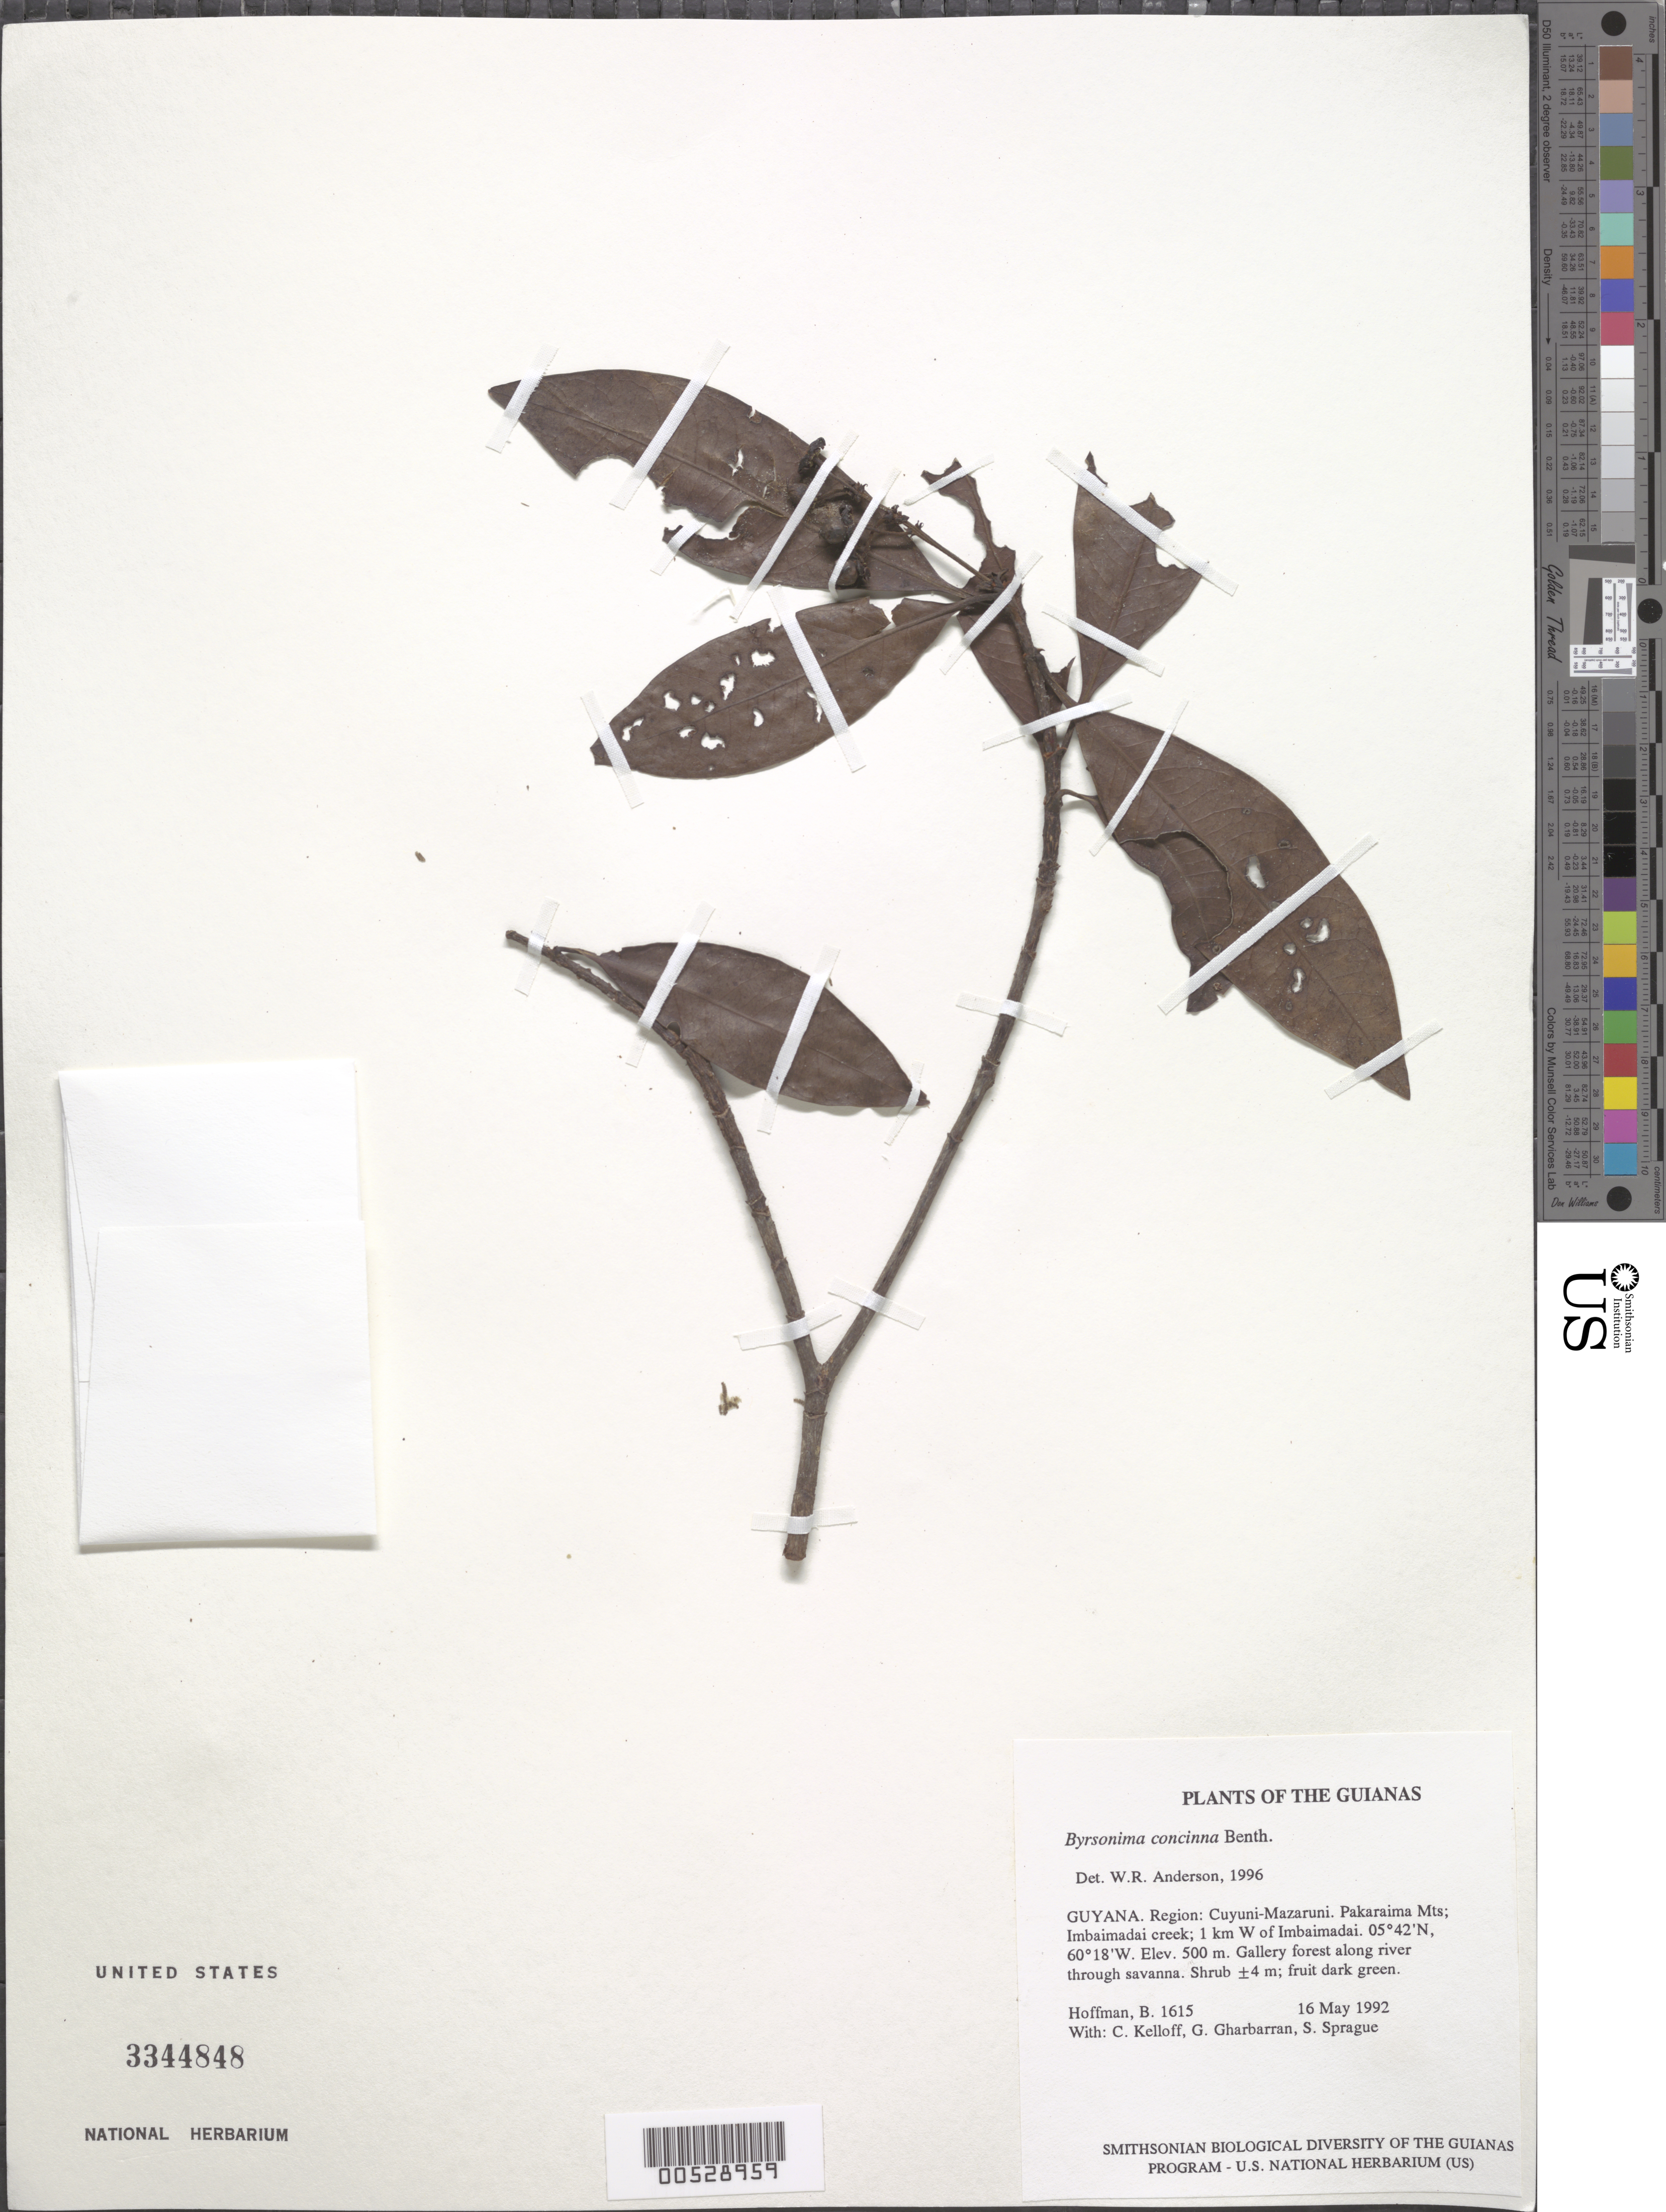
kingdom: Plantae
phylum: Tracheophyta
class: Magnoliopsida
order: Malpighiales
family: Malpighiaceae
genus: Byrsonima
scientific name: Byrsonima concinna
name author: Benth.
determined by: Anderson, W. R., (MICH), University of Michigan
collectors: B. Hoffman, C. L. Kelloff, G. Gharbarran & S. Sprague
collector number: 1615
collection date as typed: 16 May 1992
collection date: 1992-05-16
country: Guyana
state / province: Cuyuni-Mazaruni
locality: Pakaraima Mts; Imbaimadai Creek; 1 km W of Imbaimadai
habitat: Gallery forest along river through savanna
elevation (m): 500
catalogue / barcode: US 3344848